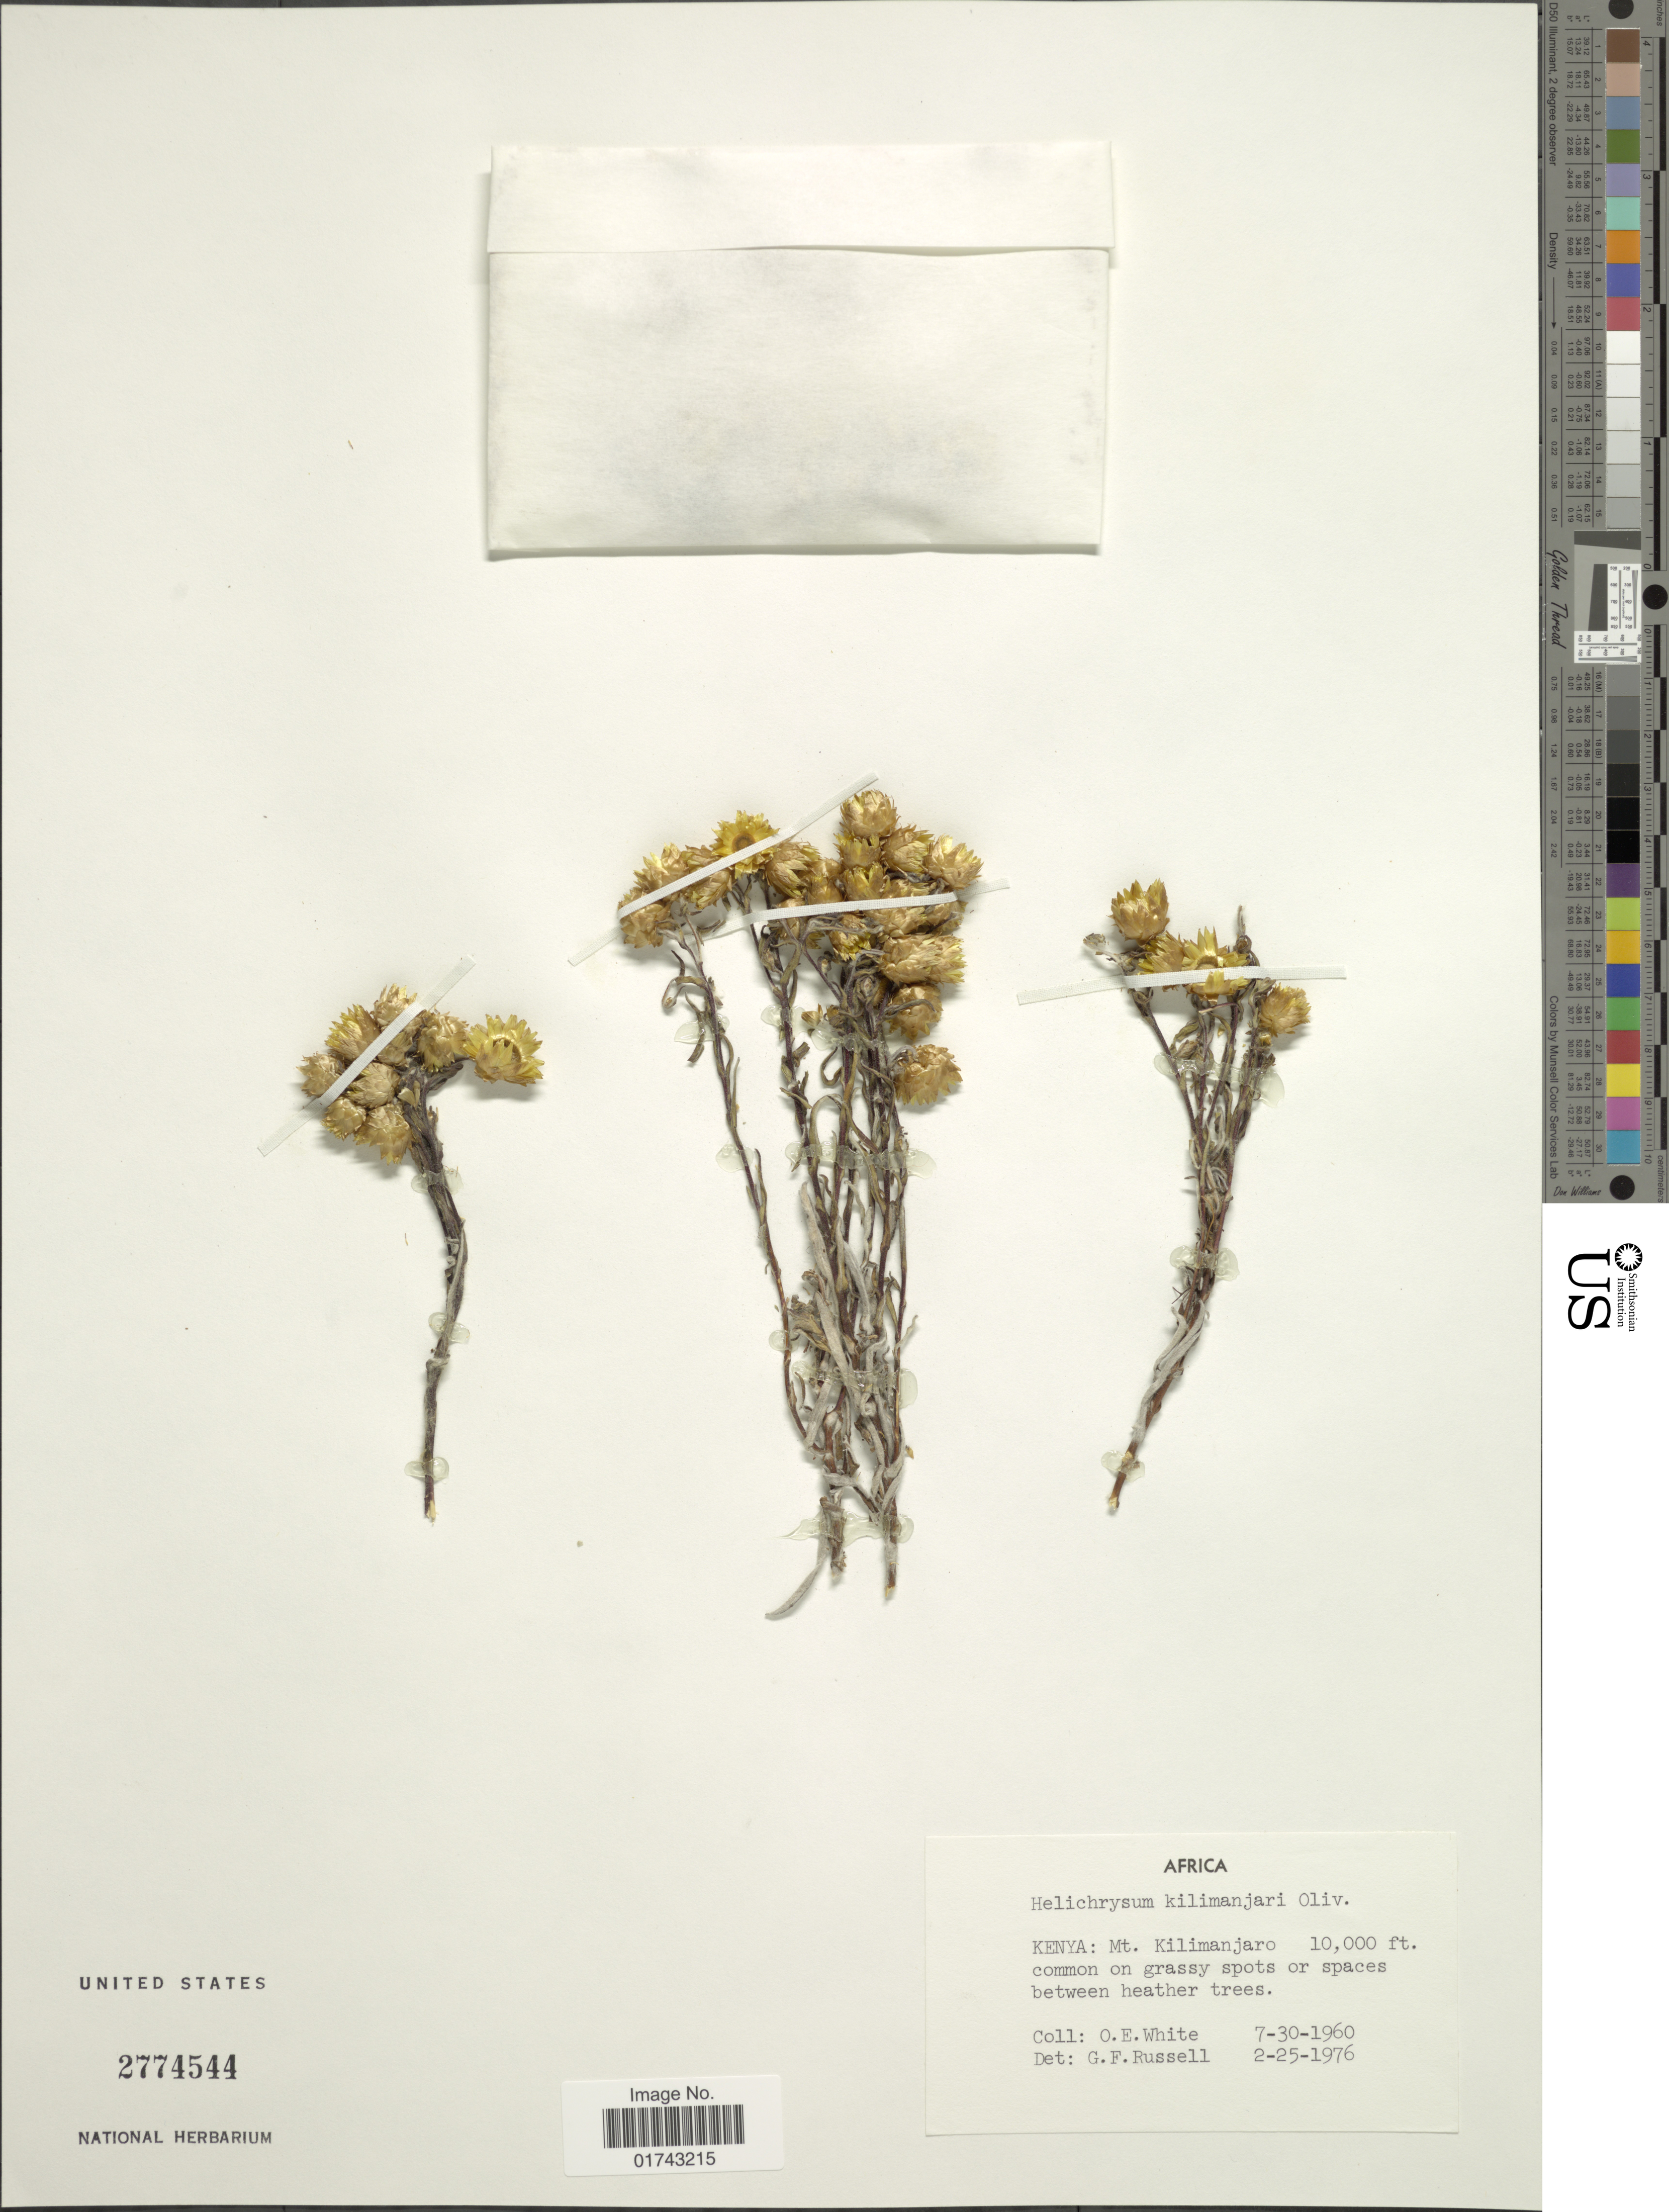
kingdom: Plantae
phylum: Tracheophyta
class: Magnoliopsida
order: Asterales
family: Asteraceae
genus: Helichrysum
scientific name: Helichrysum kilimanjari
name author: Oliv.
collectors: O. E. White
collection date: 1960-07-30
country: Kenya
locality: Kenya: Mt. Kilimanjaro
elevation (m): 3048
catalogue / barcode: US 2774544